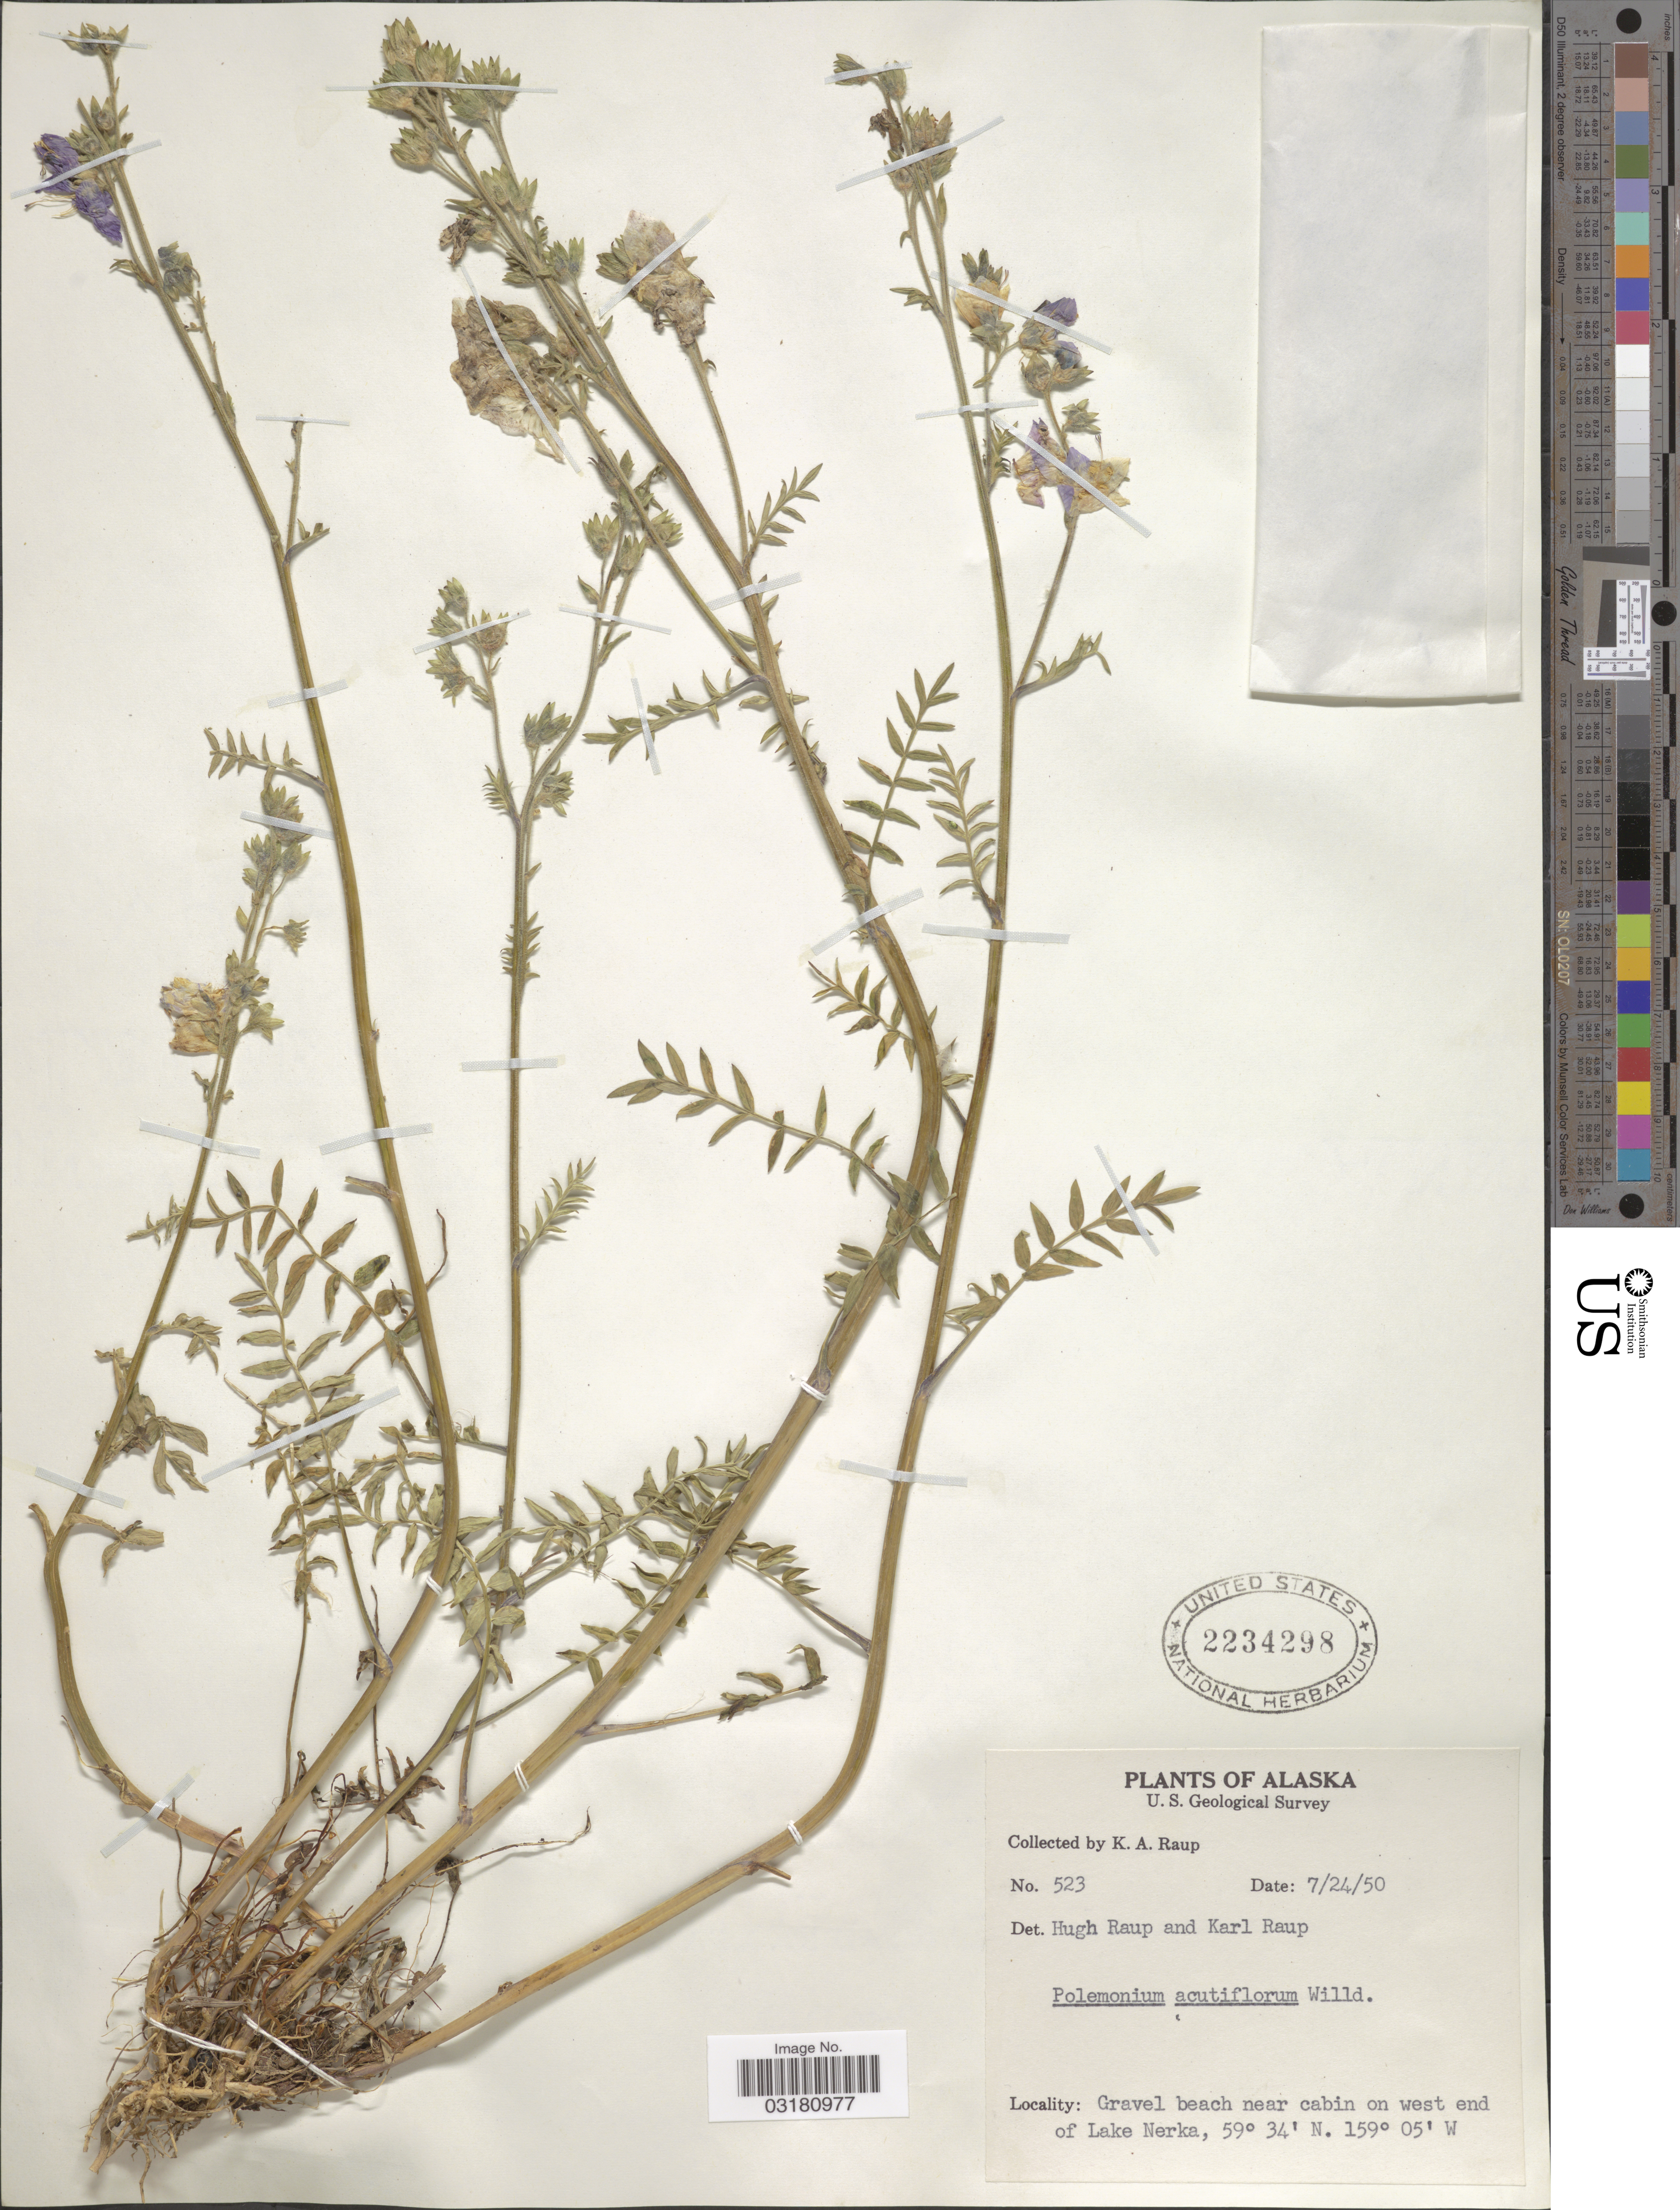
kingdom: Plantae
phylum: Tracheophyta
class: Magnoliopsida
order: Ericales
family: Polemoniaceae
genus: Polemonium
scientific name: Polemonium caeruleum var. villosum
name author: (Rudolph ex Georgi) Brand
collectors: K. Raup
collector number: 523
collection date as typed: Transcribed d/m/y: 24/7/50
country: United States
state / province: Alaska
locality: Gravel beach near cabin on west end of Lake Nerka.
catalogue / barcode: US 2234298